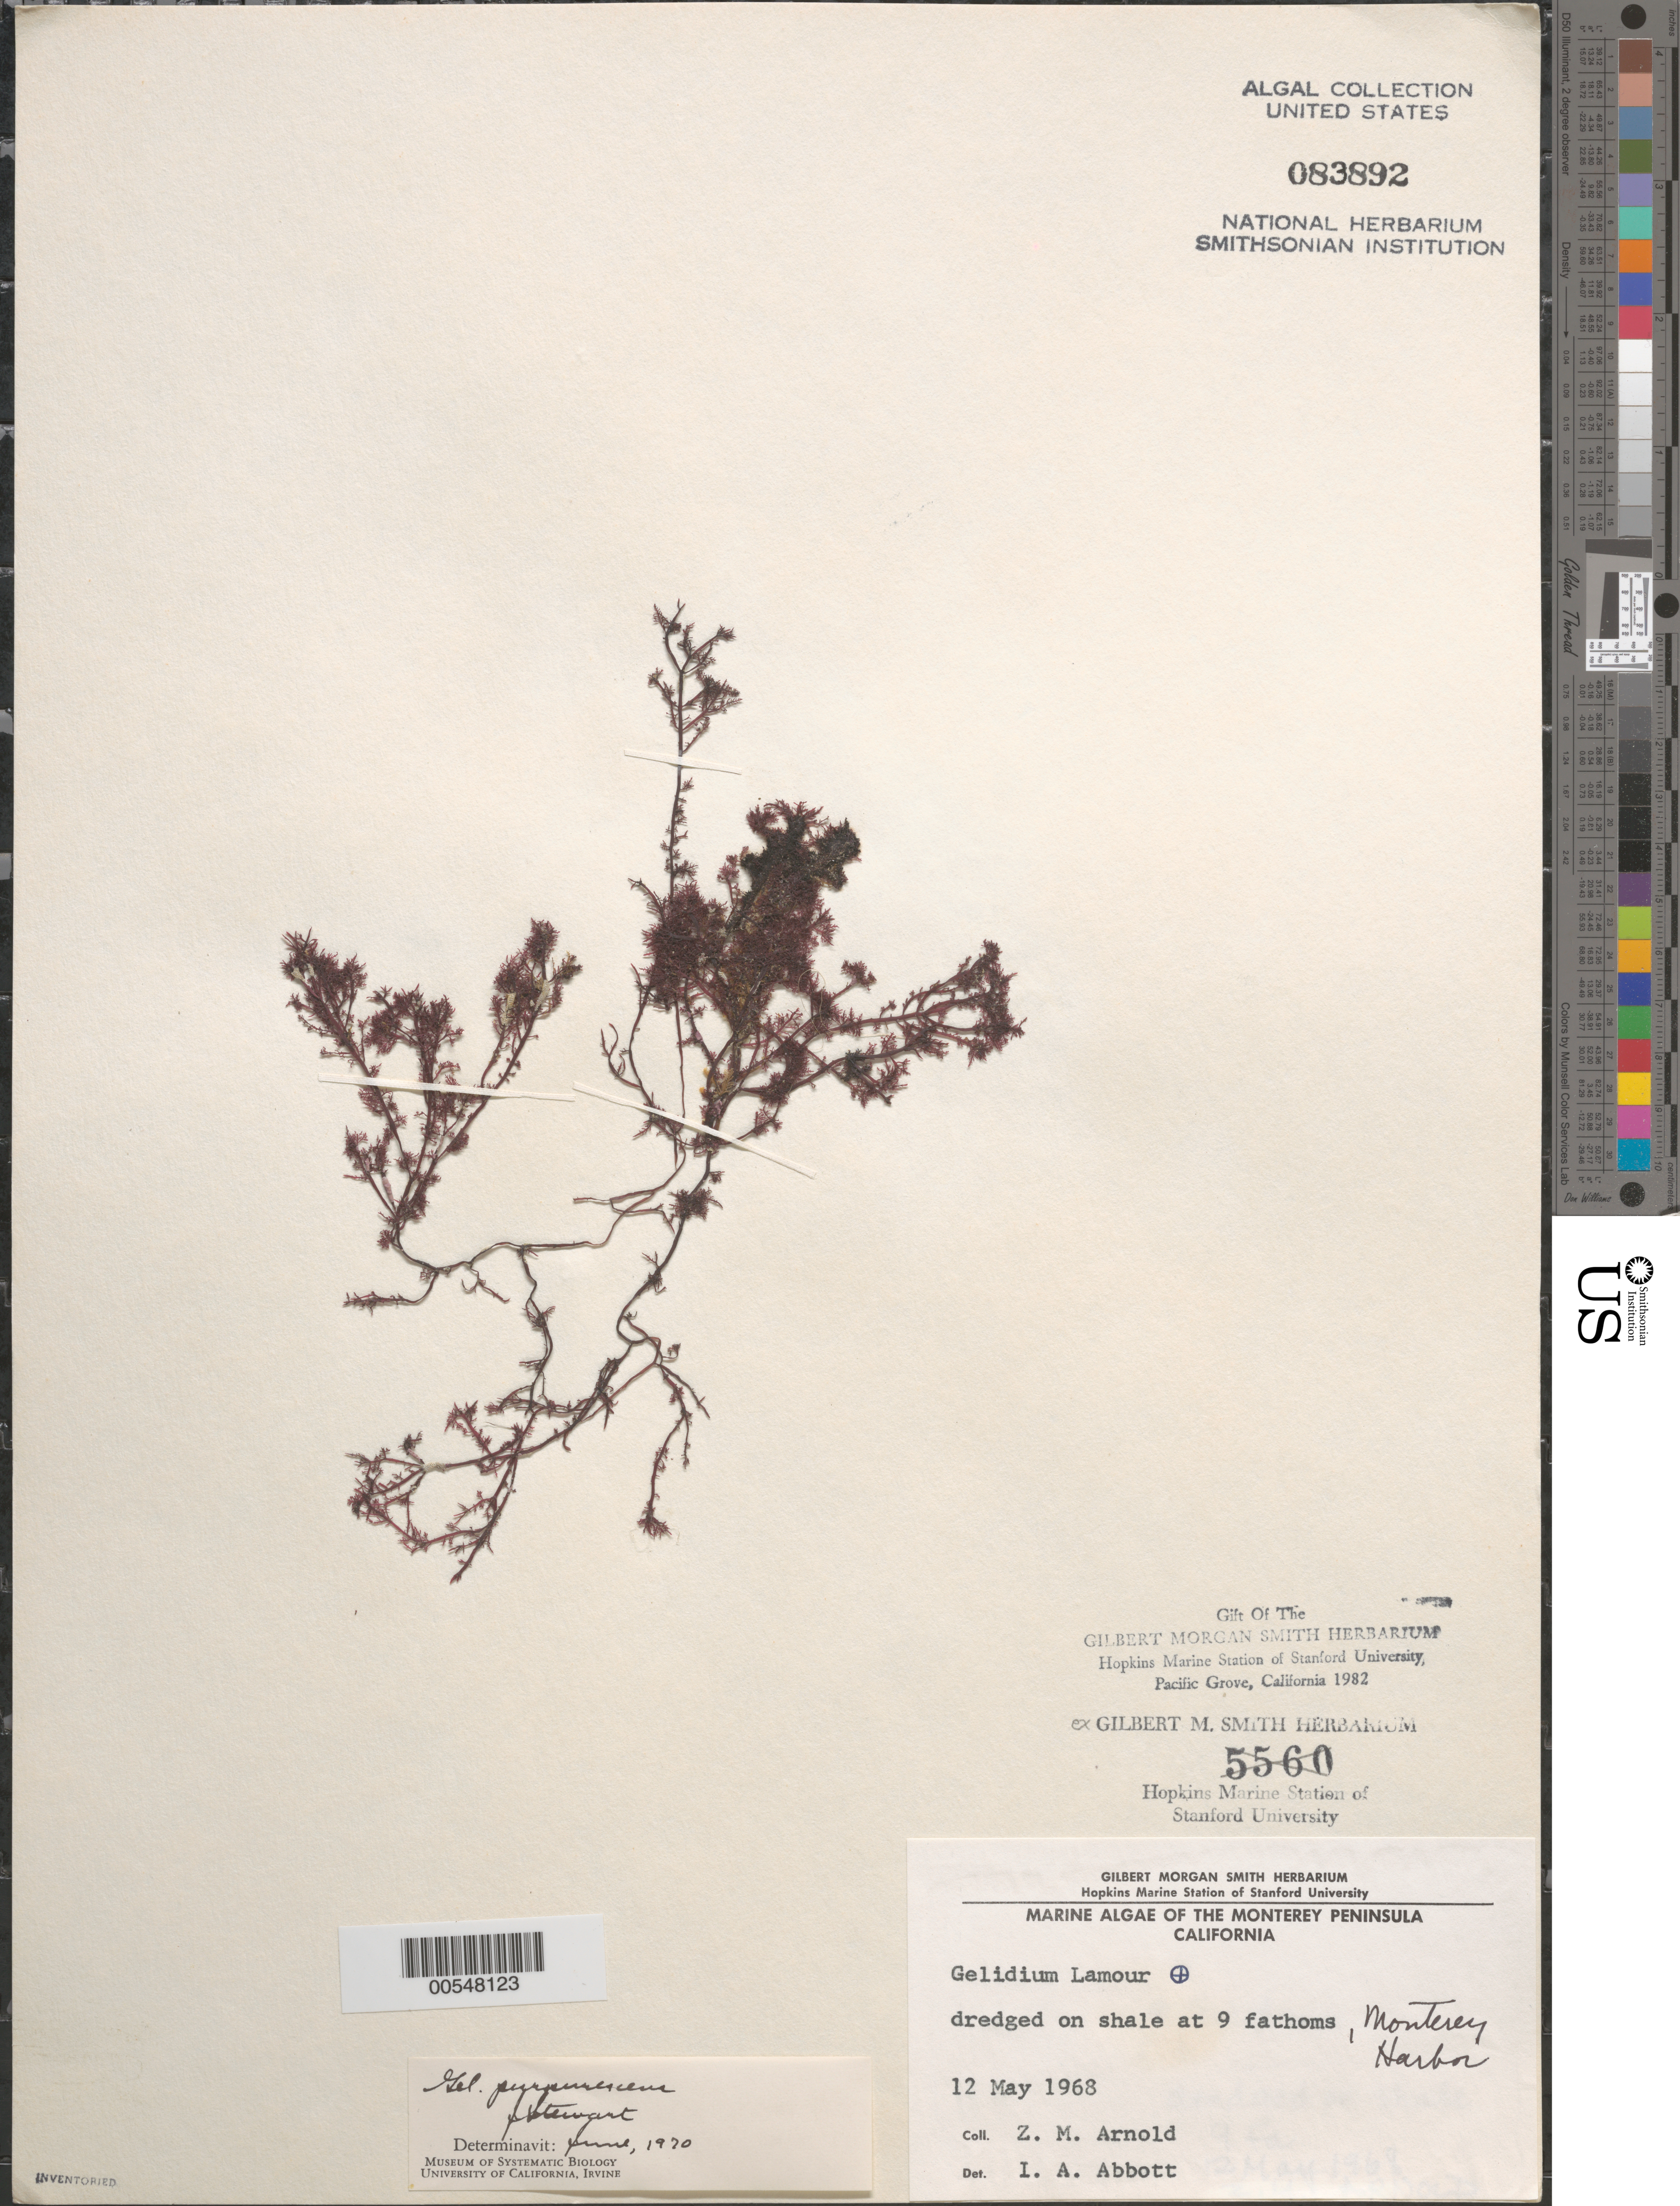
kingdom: Plantae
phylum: Rhodophyta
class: Florideophyceae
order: Gelidiales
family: Gelidiaceae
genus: Gelidium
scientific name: Gelidium purpurascens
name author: N.L. Gardner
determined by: Stewart, J.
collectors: Z. M. Arnold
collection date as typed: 12 May 1968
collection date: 1968-05-12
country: United States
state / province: California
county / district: Monterey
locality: Monterey Harbor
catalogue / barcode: US 83892